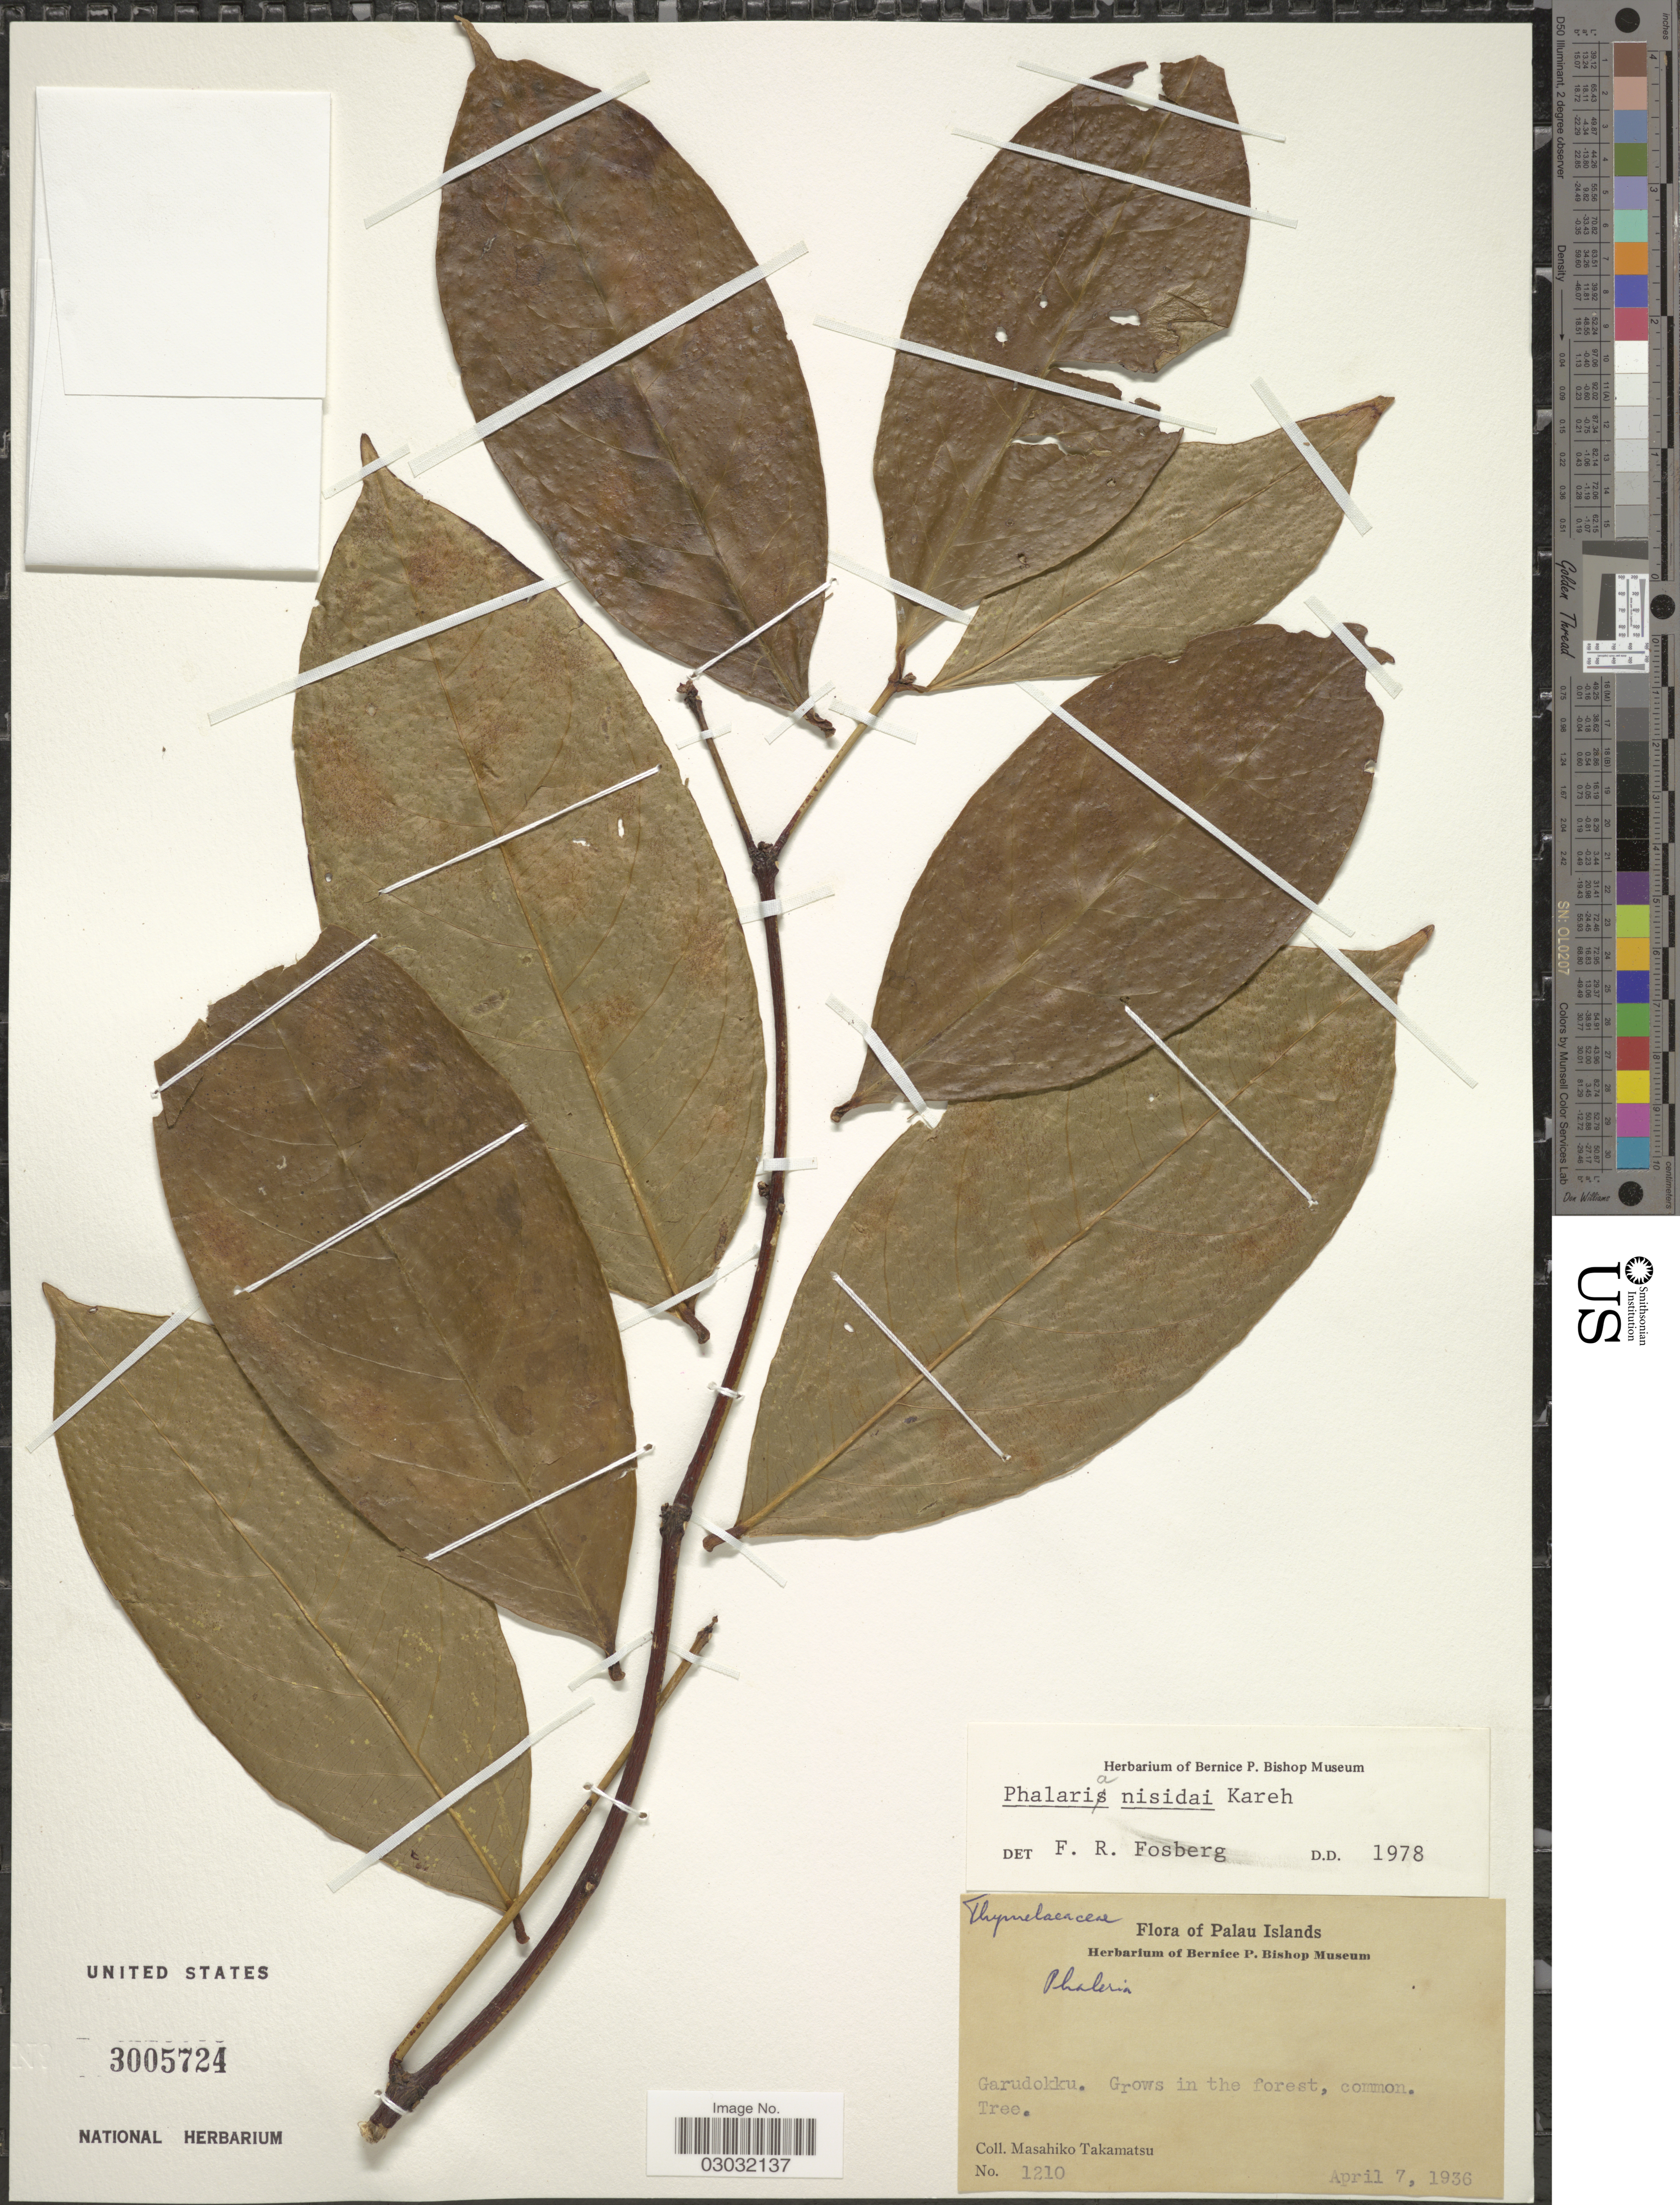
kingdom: Plantae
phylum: Tracheophyta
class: Magnoliopsida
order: Malvales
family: Thymelaeaceae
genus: Phaleria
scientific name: Phaleria nisidai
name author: Kaneh.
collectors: M. Takamatsu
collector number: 1210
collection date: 1936-04-07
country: Palau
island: Babeldaob [Babelthuap]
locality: Palau Islands, Garudokku.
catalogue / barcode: US 3005724